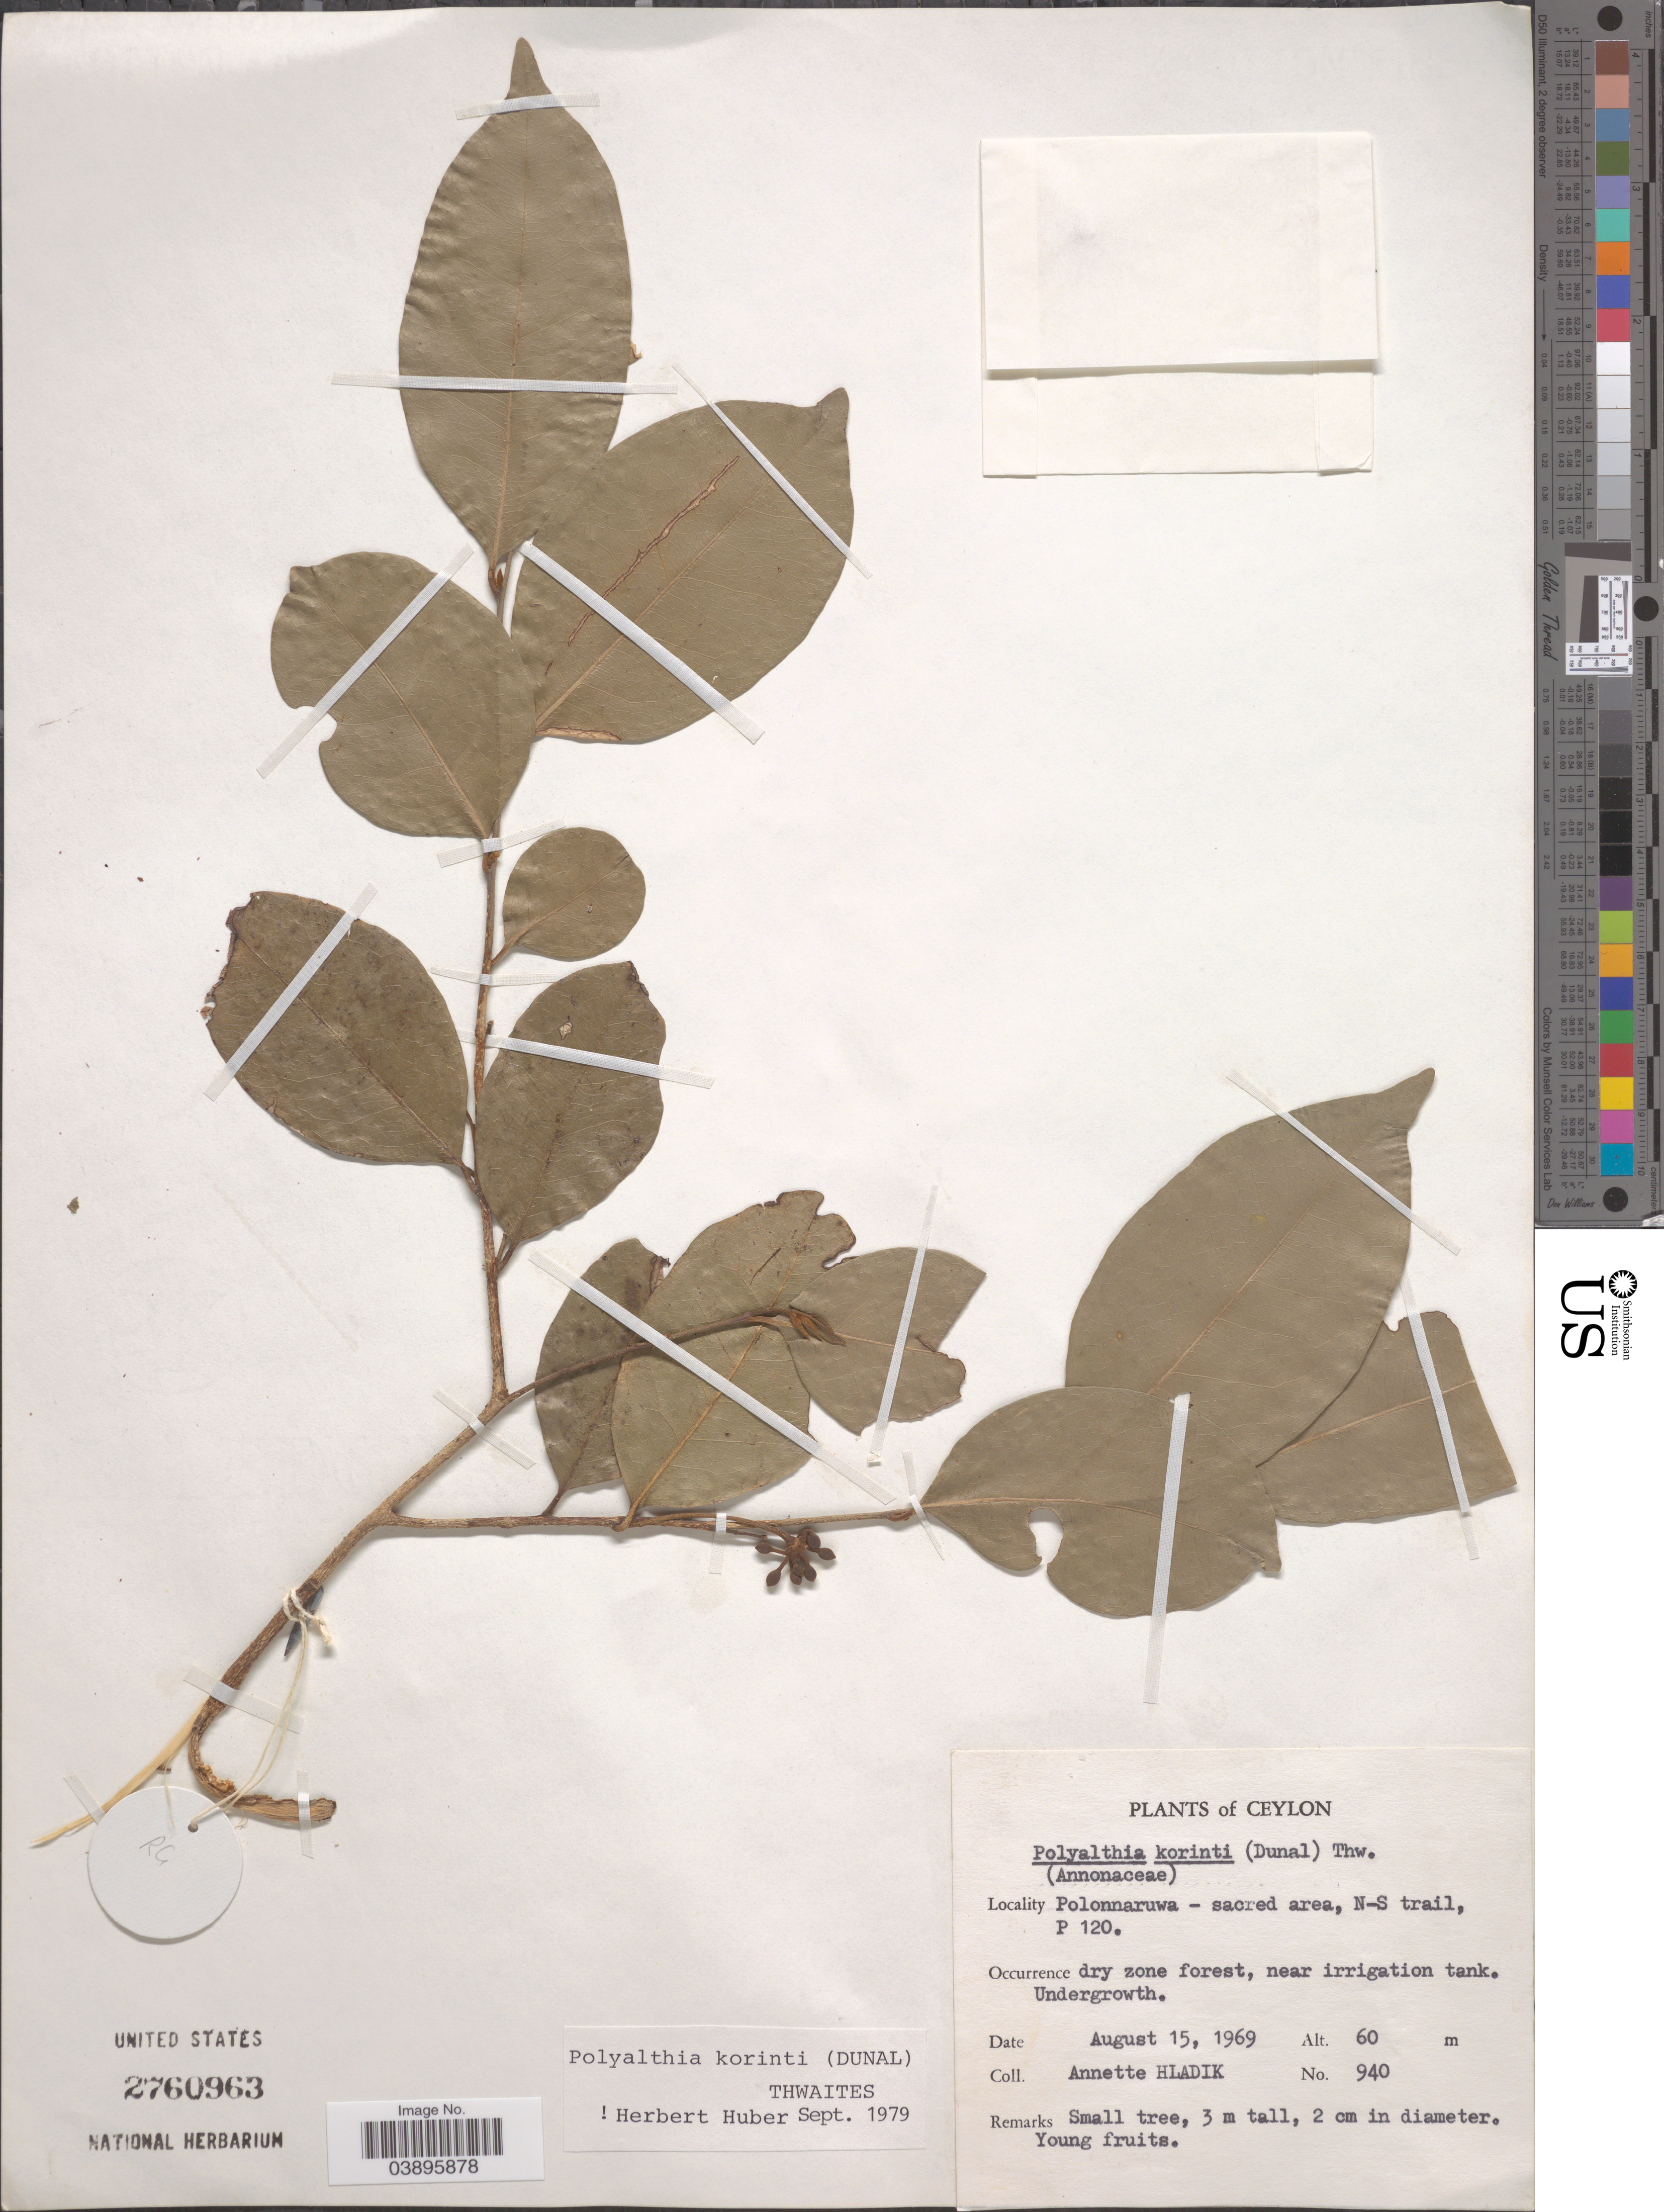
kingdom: Plantae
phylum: Tracheophyta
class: Magnoliopsida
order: Magnoliales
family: Annonaceae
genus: Polyalthia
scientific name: Polyalthia korinti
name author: (Dunal) Thwaites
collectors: A. Hladik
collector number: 940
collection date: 1969-08-15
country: Sri Lanka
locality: Ceylon. Polonnaruwa - sacred area, N-S trail, P 120. Near irrigation tank.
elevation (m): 60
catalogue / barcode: US 2760963